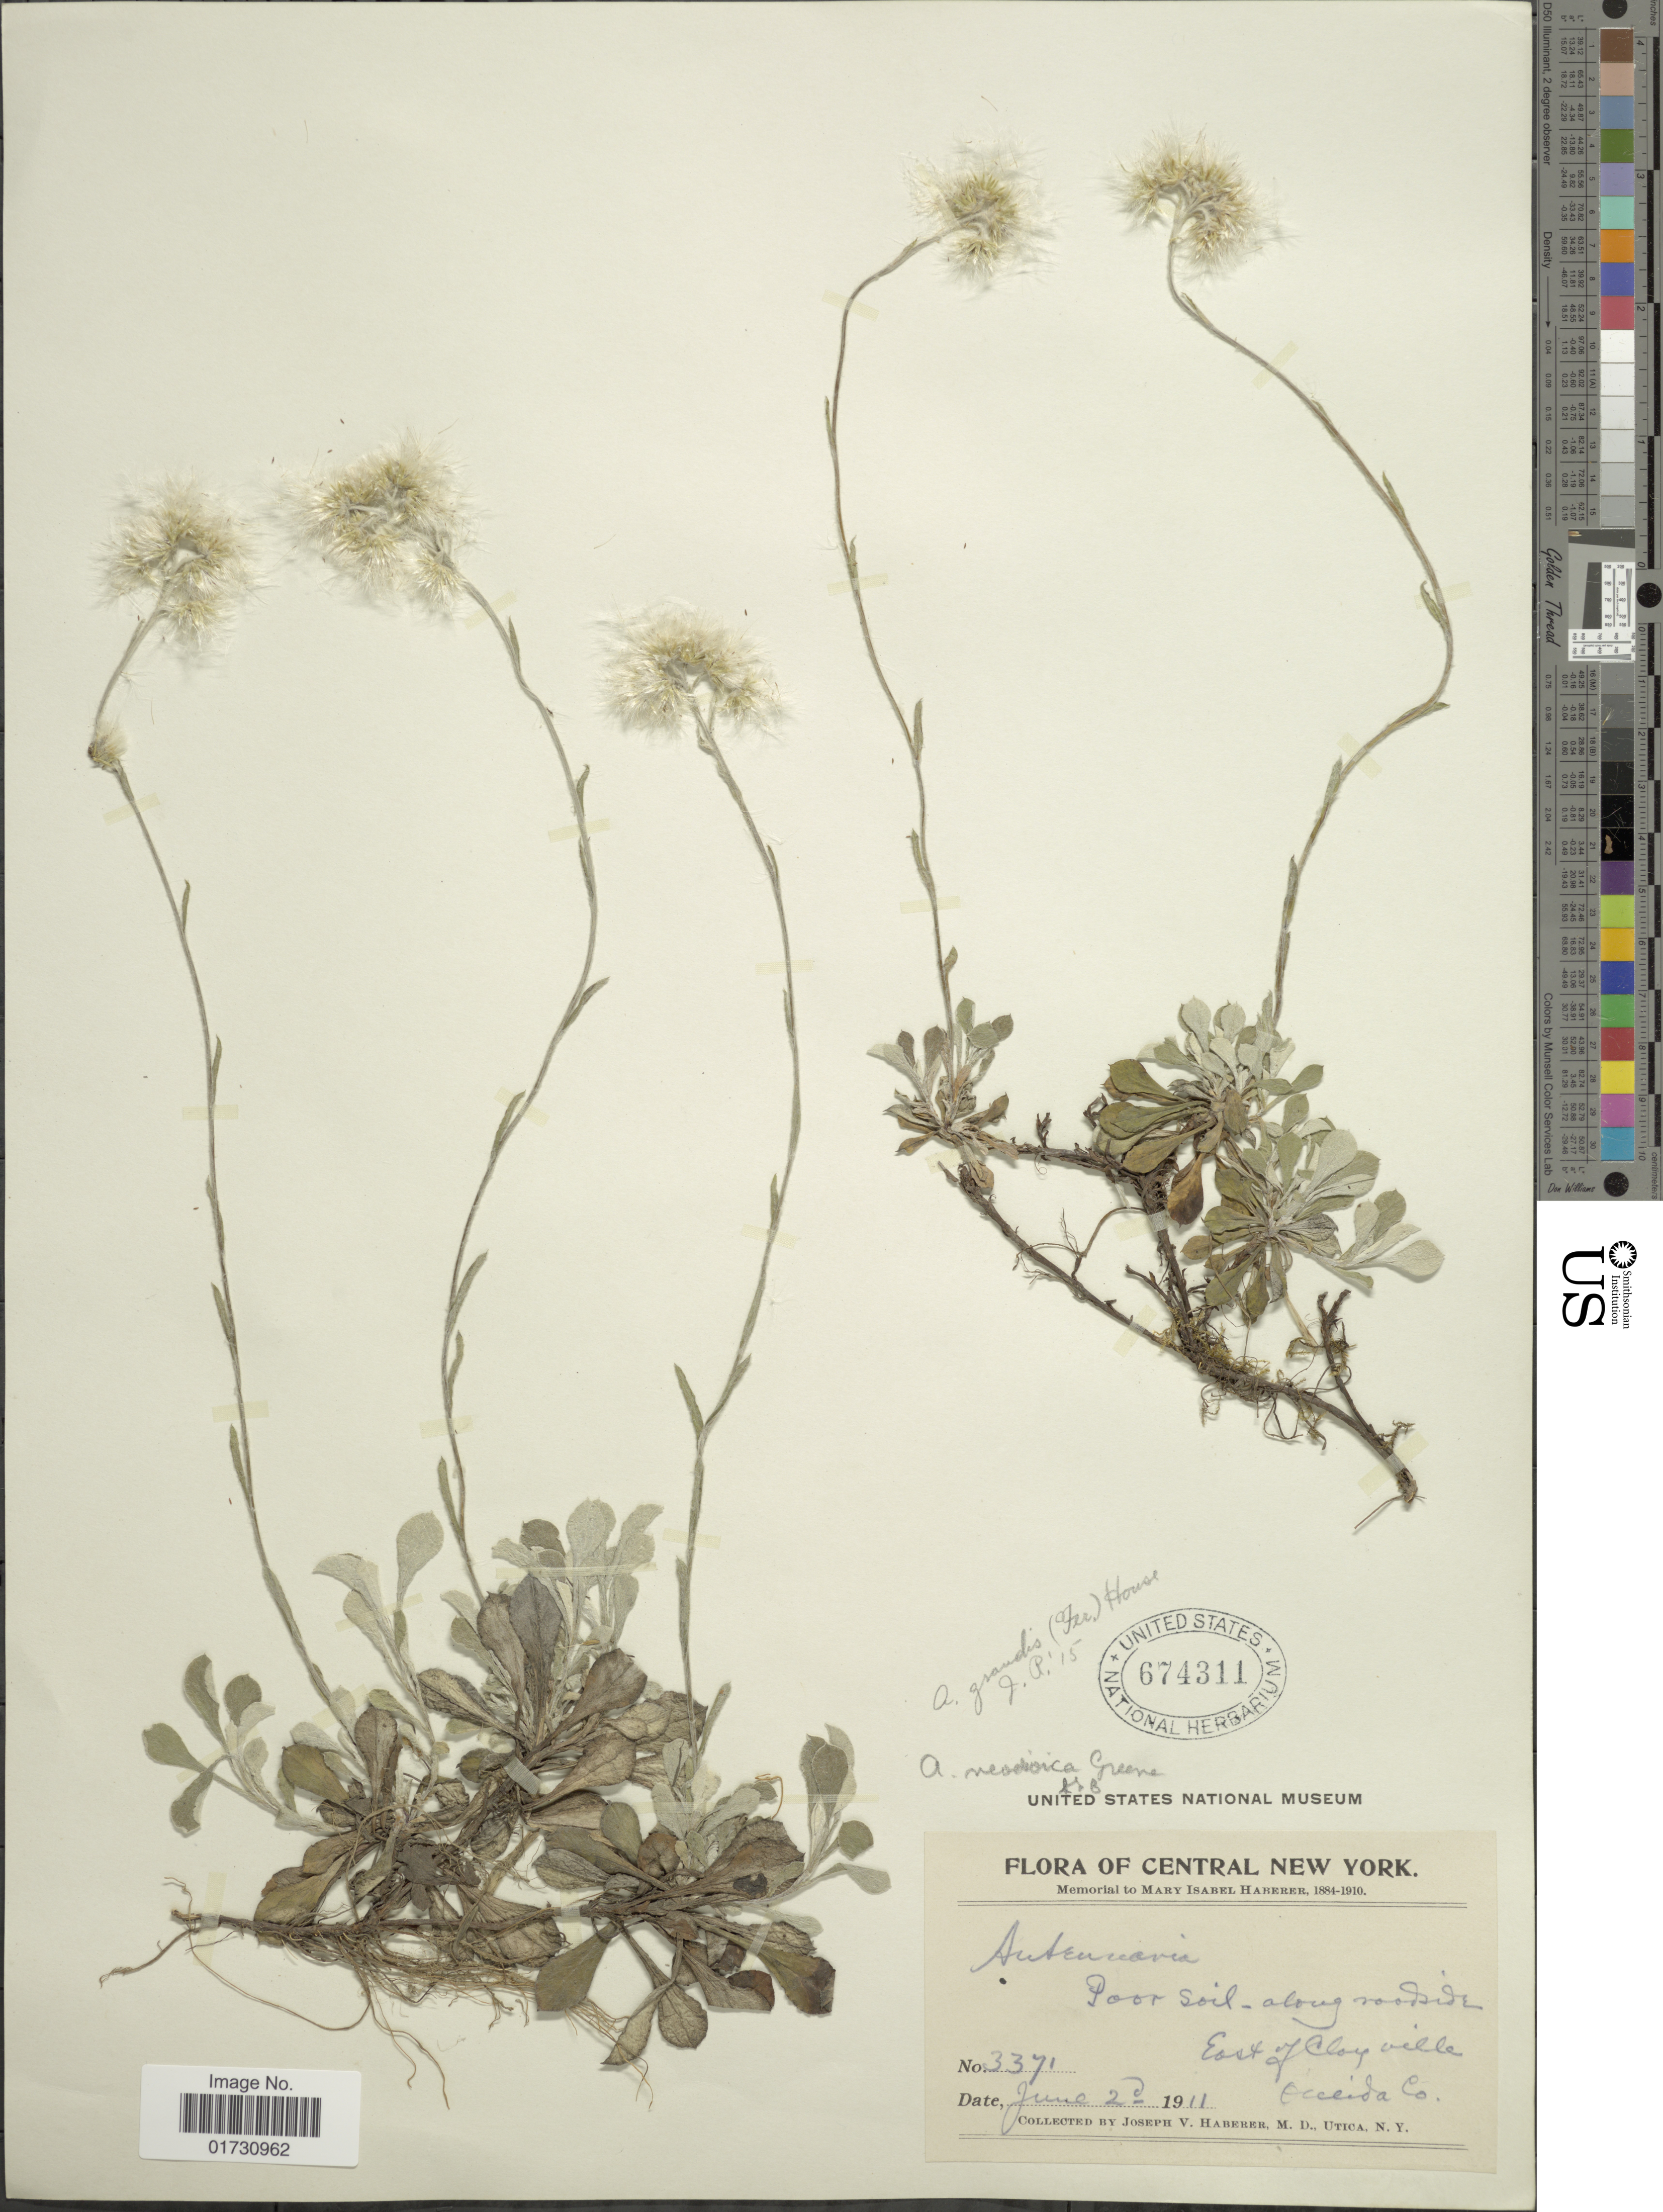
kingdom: Plantae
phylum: Tracheophyta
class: Magnoliopsida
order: Asterales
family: Asteraceae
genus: Antennaria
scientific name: Antennaria grandis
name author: (Fernald) House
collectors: J. V. Haberer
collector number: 3371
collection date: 1911-06-02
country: United States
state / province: New York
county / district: Oneida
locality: Central New York, East of Clayville, Oneida Co.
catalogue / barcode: US 674311